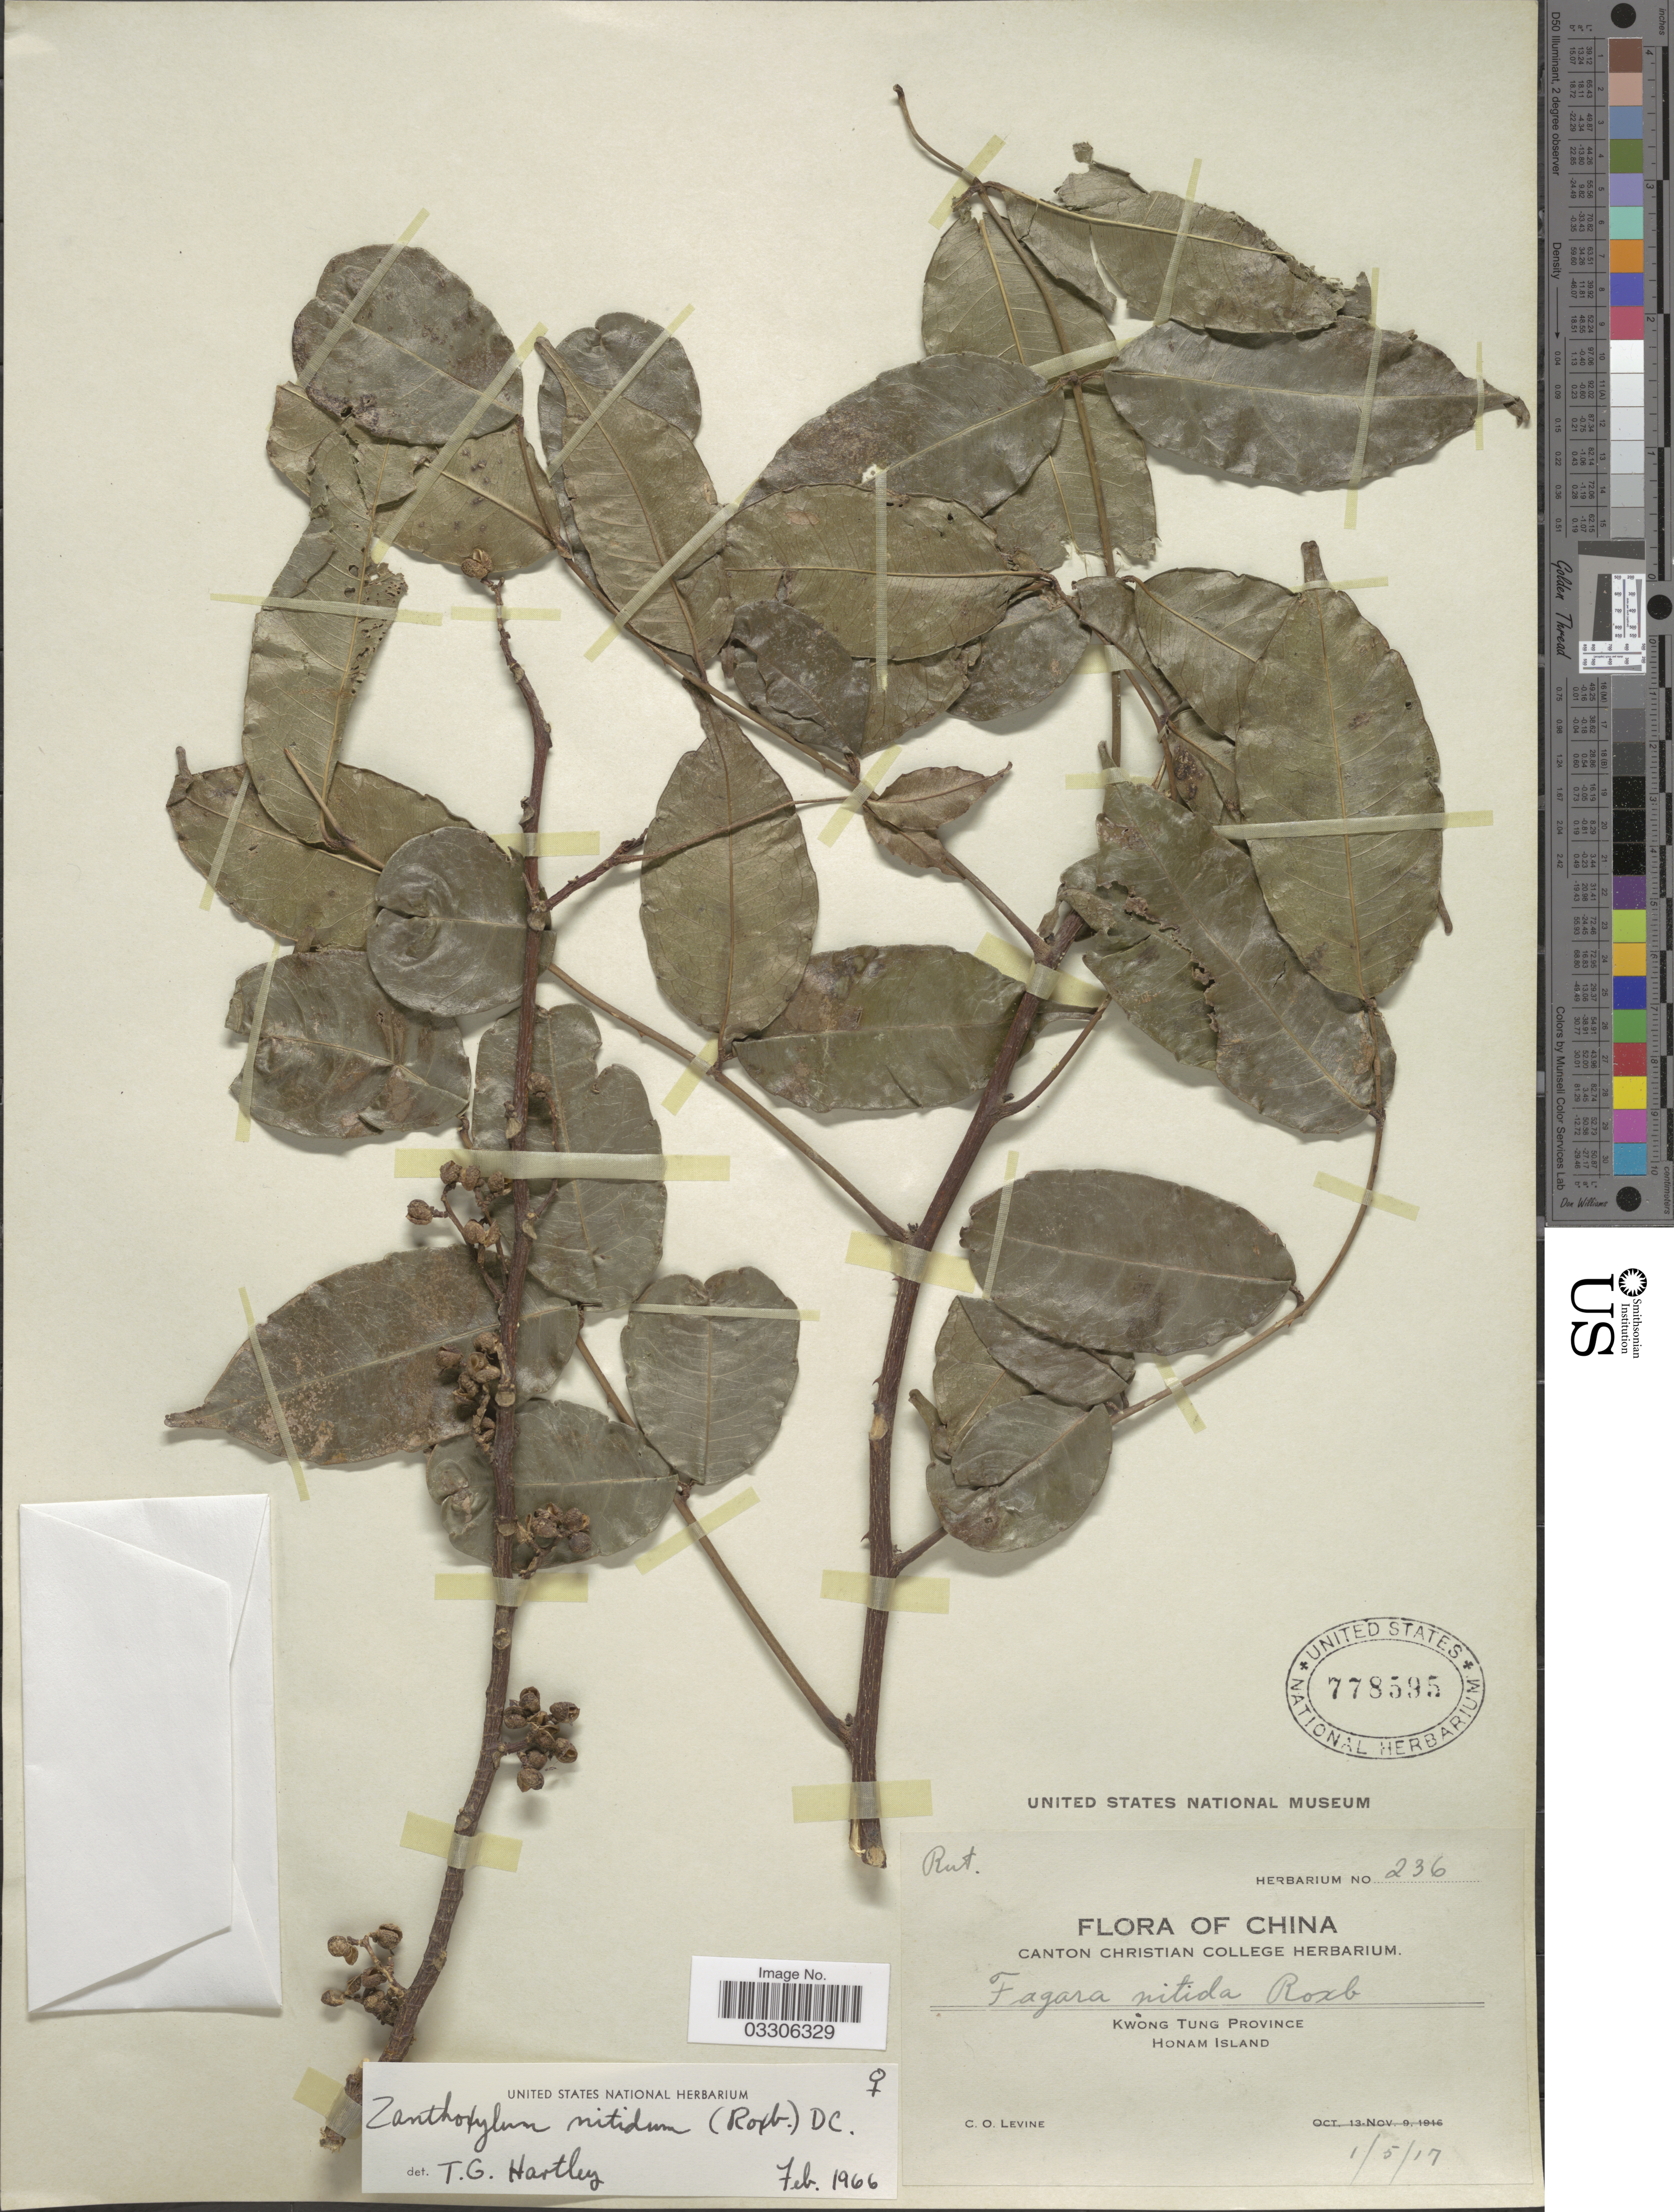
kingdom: Plantae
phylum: Tracheophyta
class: Magnoliopsida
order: Sapindales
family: Rutaceae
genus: Zanthoxylum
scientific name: Zanthoxylum nitidum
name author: Bunge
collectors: C. O. Levine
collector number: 236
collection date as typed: Transcribed d/m/y: 1/5/17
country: China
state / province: Guangdong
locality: Kwong Tung Province. Honam Island.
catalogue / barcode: US 778595